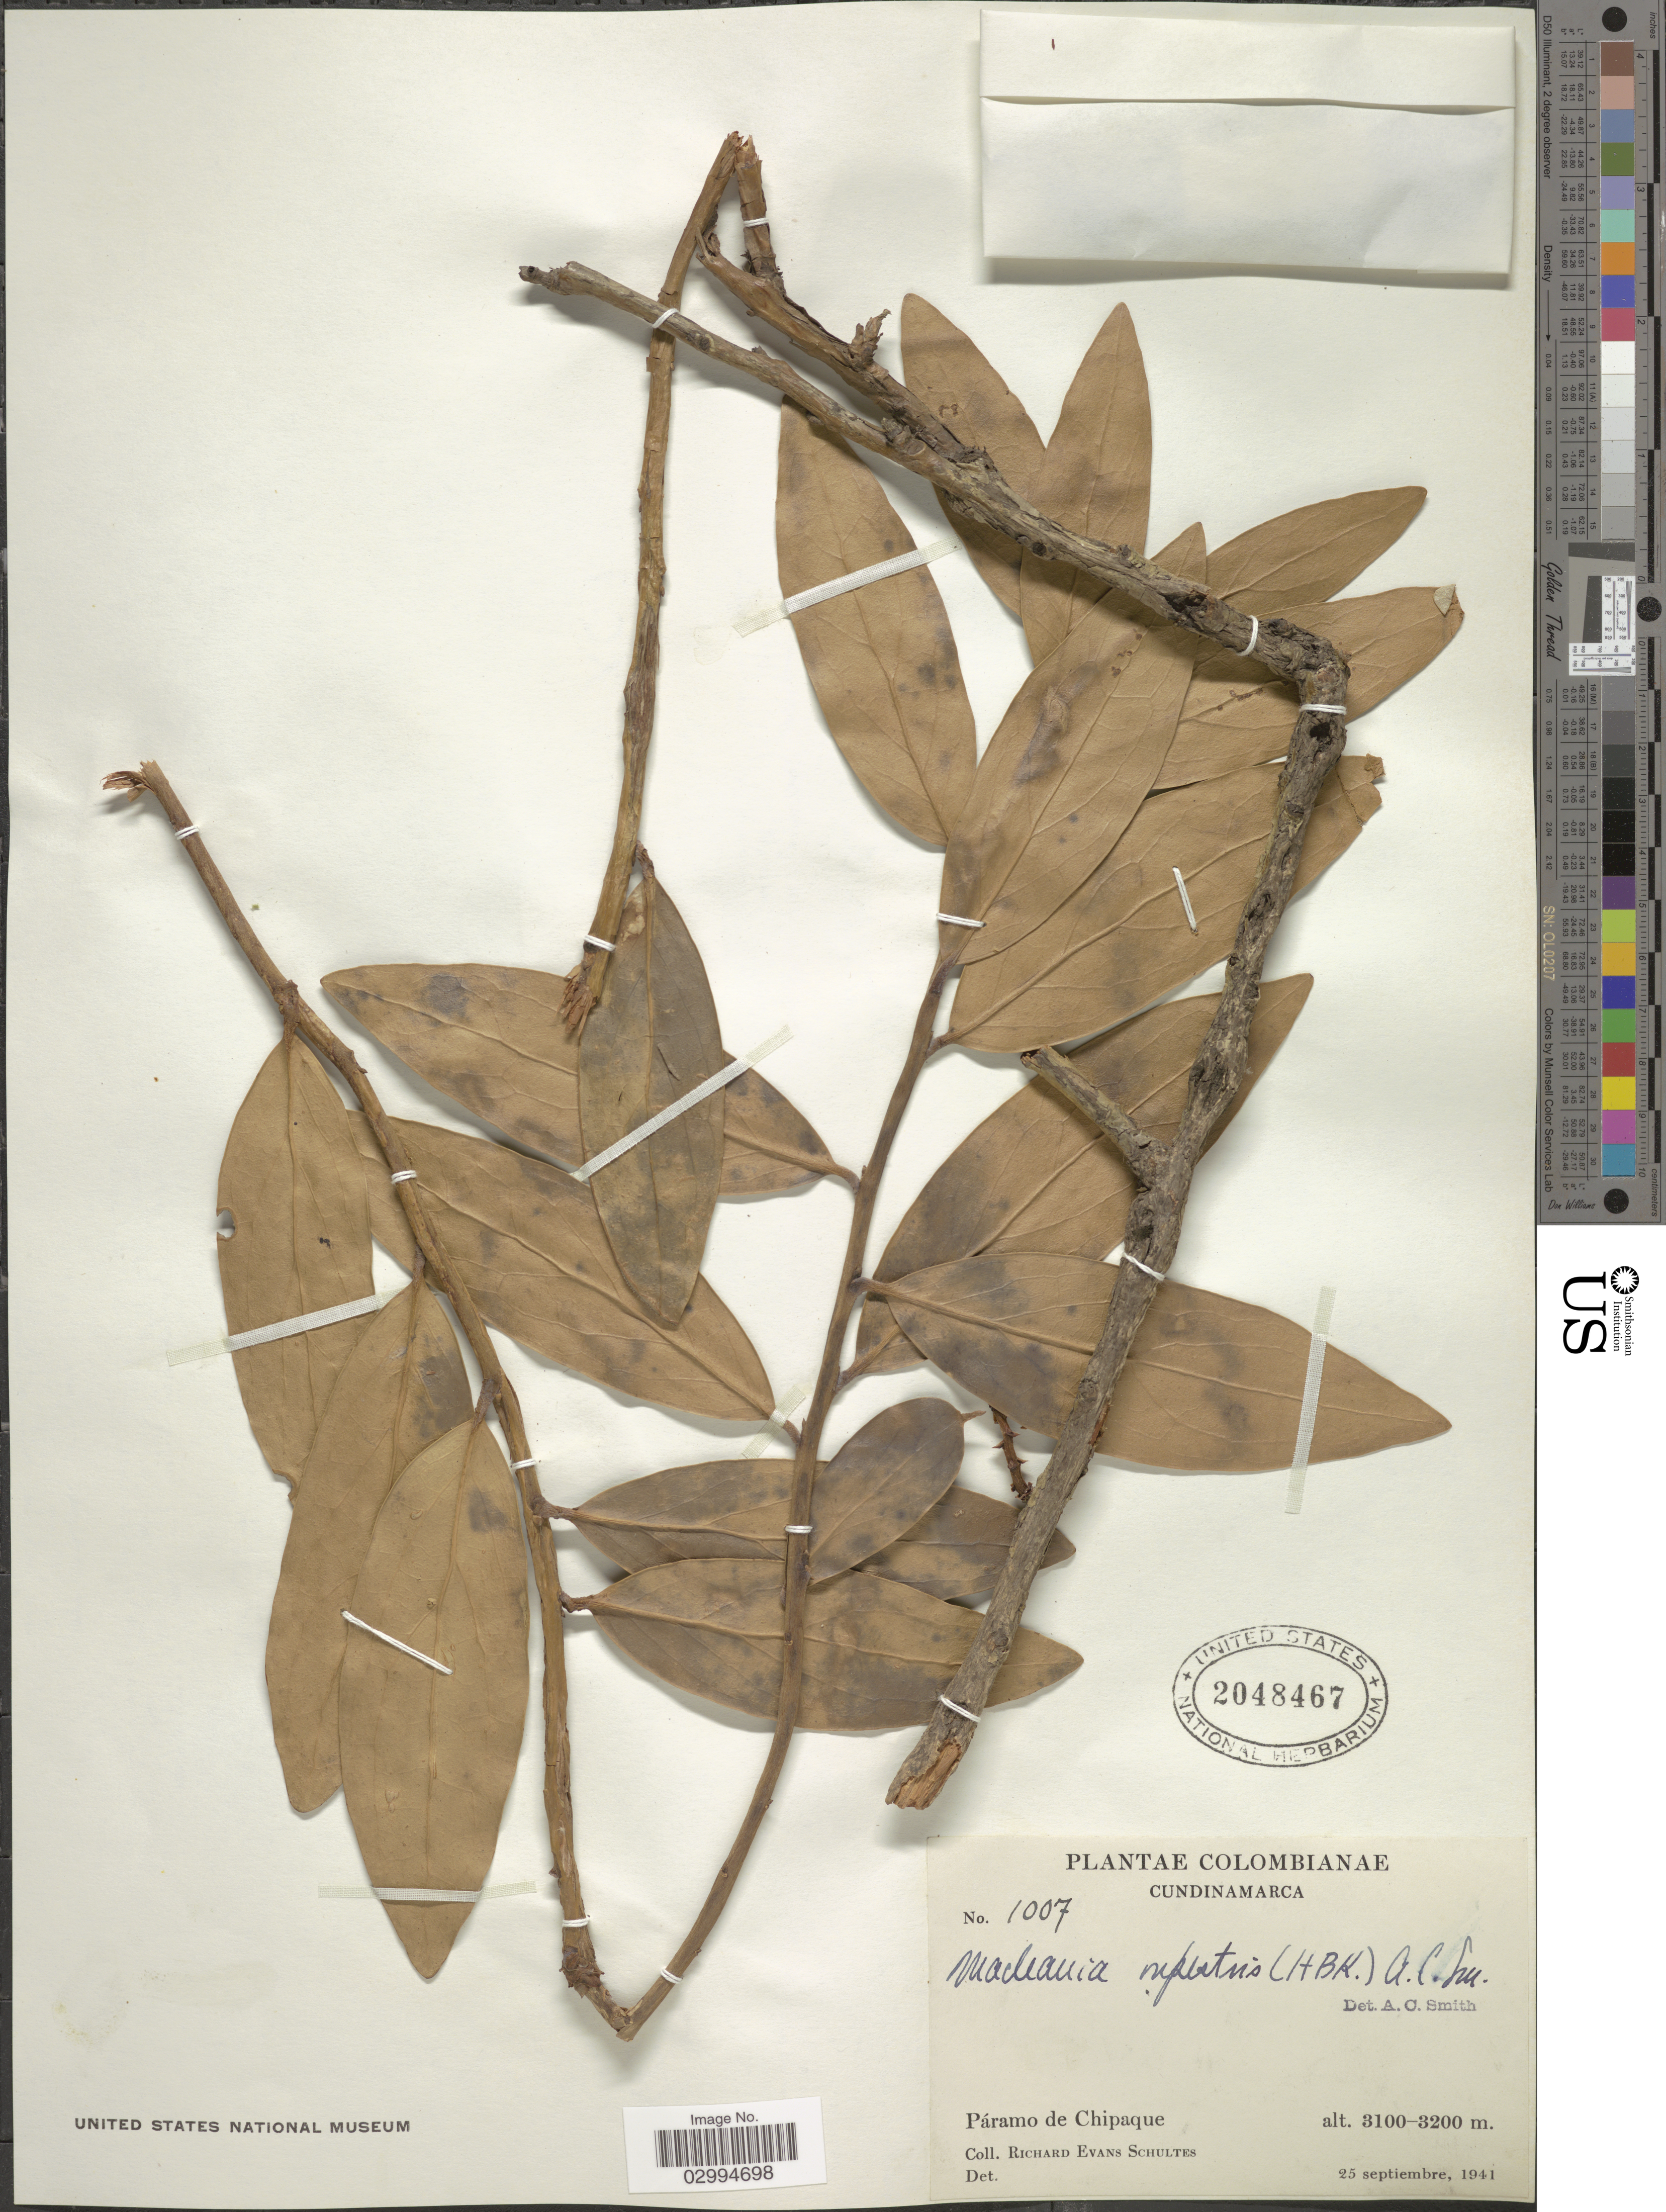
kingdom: Plantae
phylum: Tracheophyta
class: Magnoliopsida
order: Ericales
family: Ericaceae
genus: Macleania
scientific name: Macleania rupestris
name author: (Kunth) A.C. Sm.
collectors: R. E. Schultes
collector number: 1007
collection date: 1941-09-25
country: Colombia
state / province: Cundinamarca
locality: Páramo de Chipaque.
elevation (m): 3100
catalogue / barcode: US 2048467